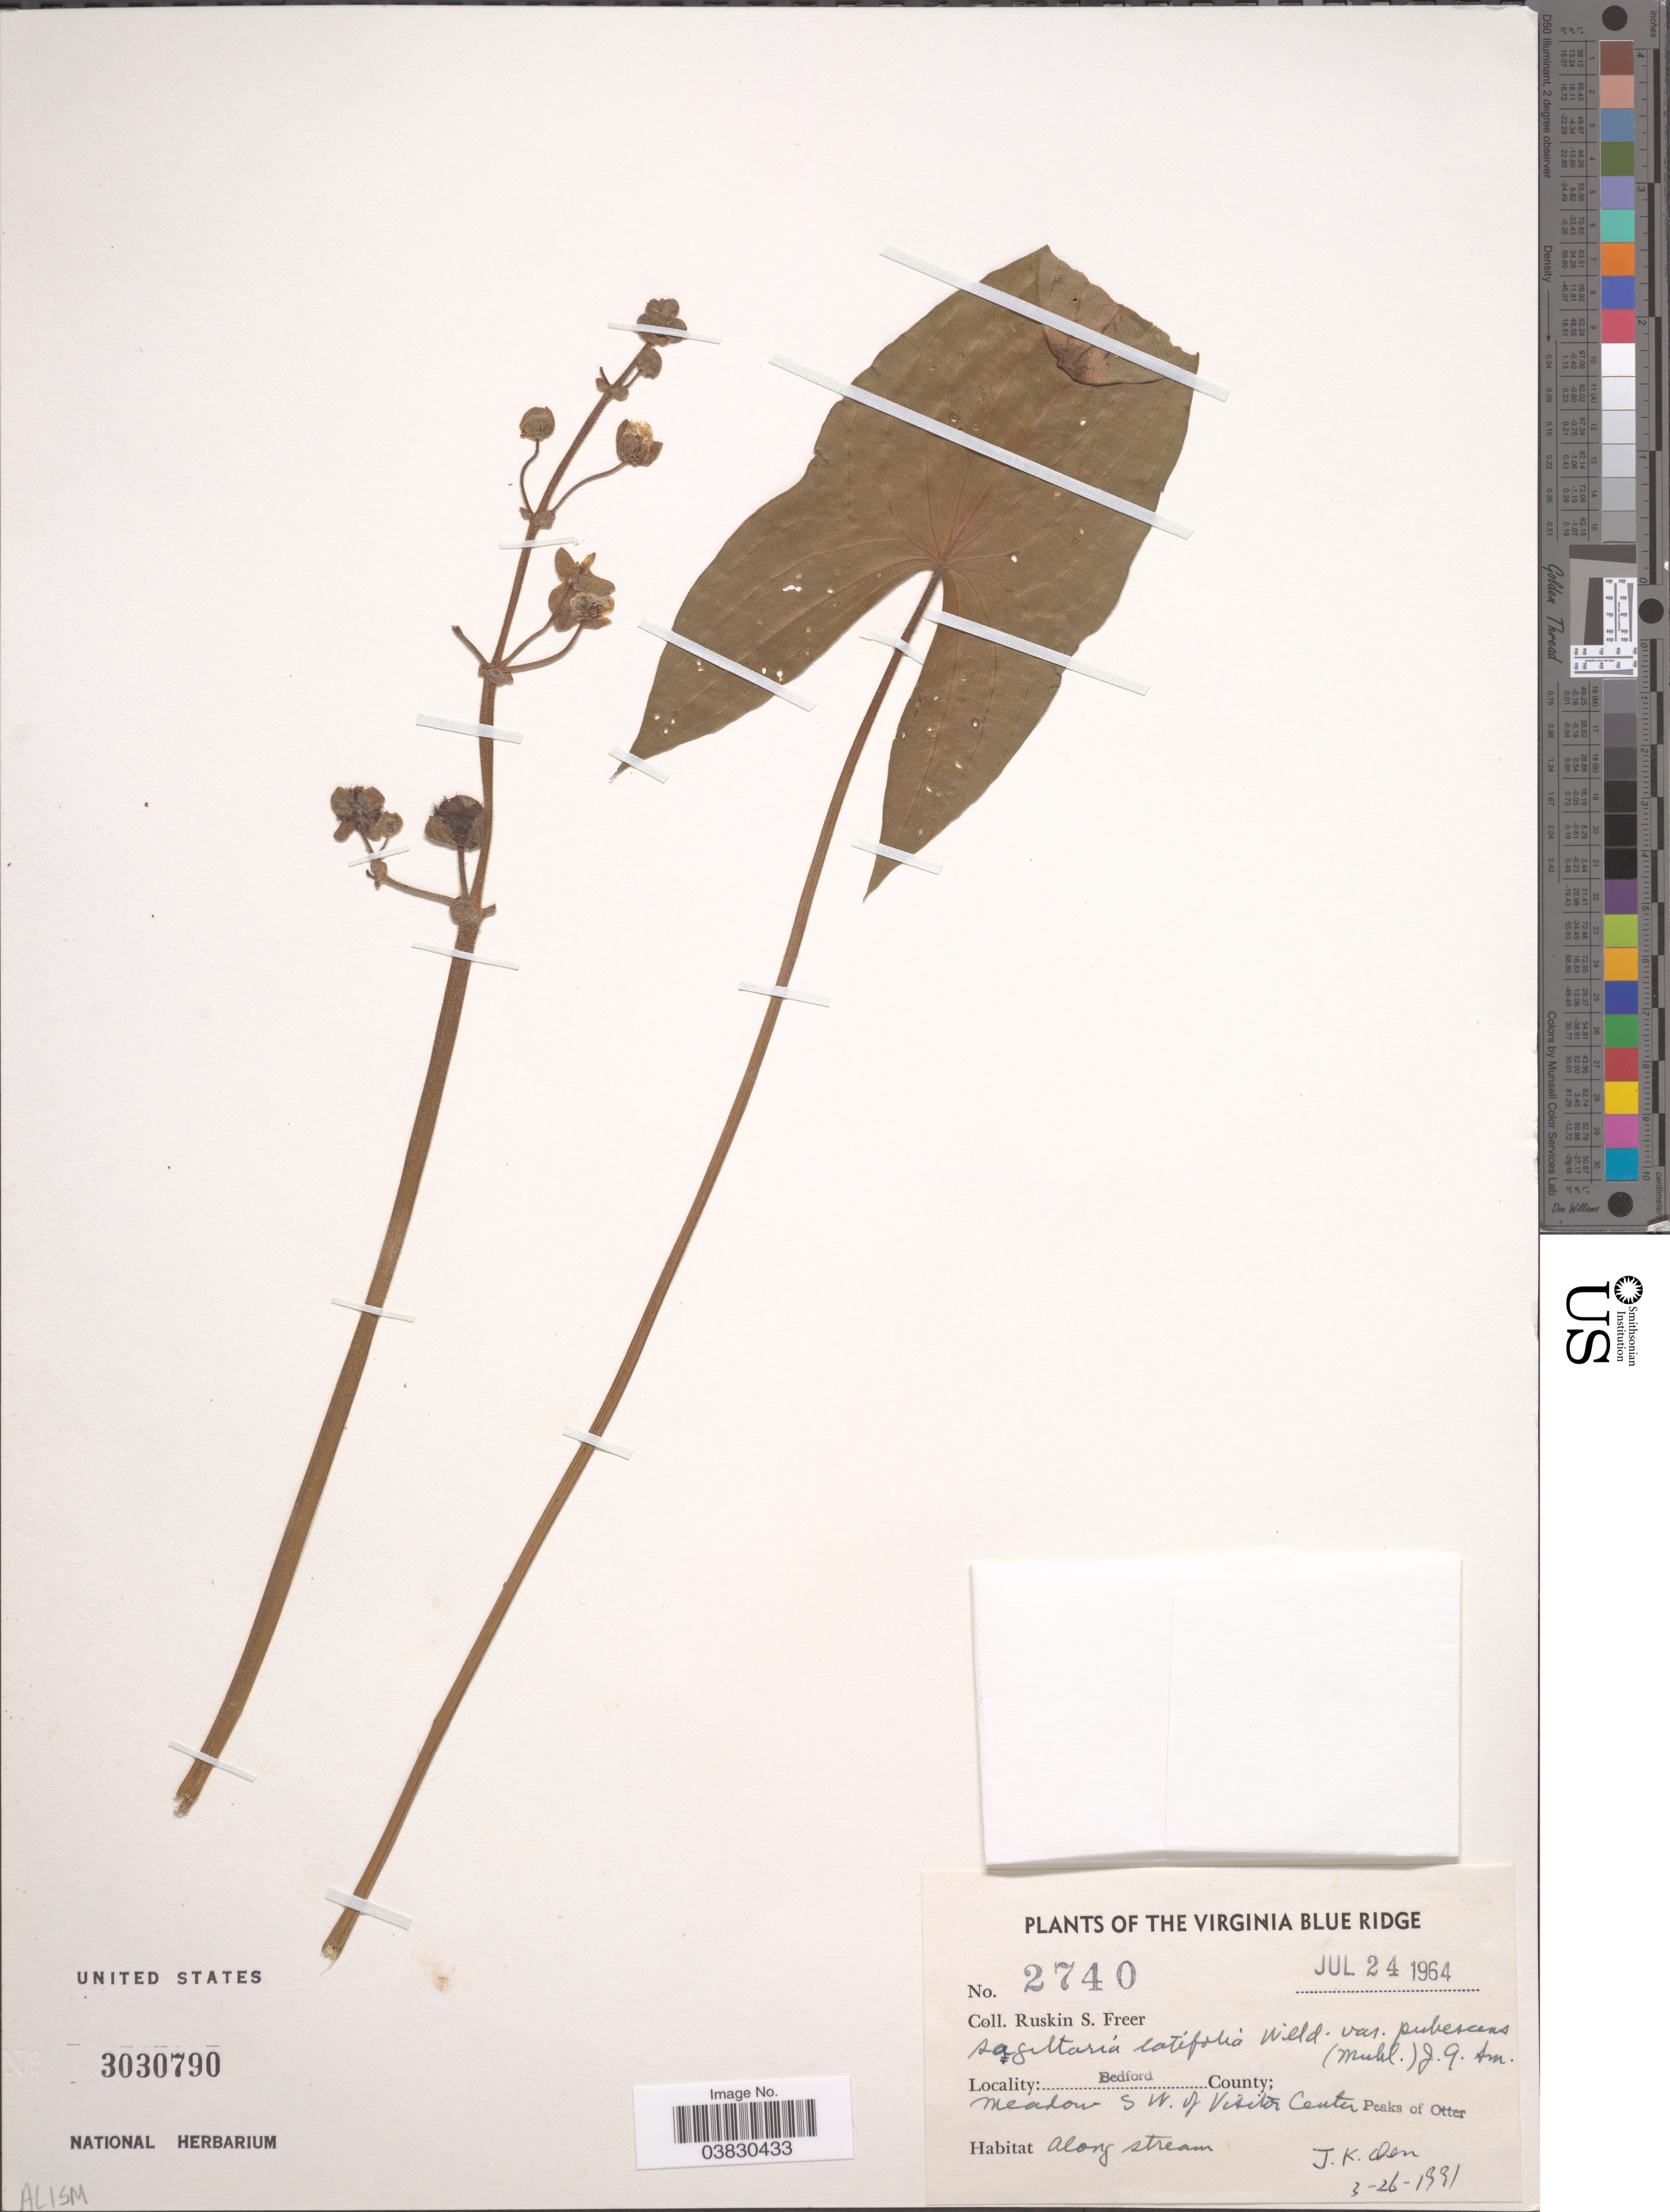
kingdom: Plantae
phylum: Tracheophyta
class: Liliopsida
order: Alismatales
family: Alismataceae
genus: Sagittaria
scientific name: Sagittaria latifolia var. pubescens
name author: (Muhl.) J.G. Sm.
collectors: R. Freer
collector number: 2740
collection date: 1964-07-24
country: United States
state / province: Virginia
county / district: Bedford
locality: The Virginia Blue Ridge. Bedford County; Meadow S.W. of Visitor Center. Peaks of Otter.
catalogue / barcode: US 3030790